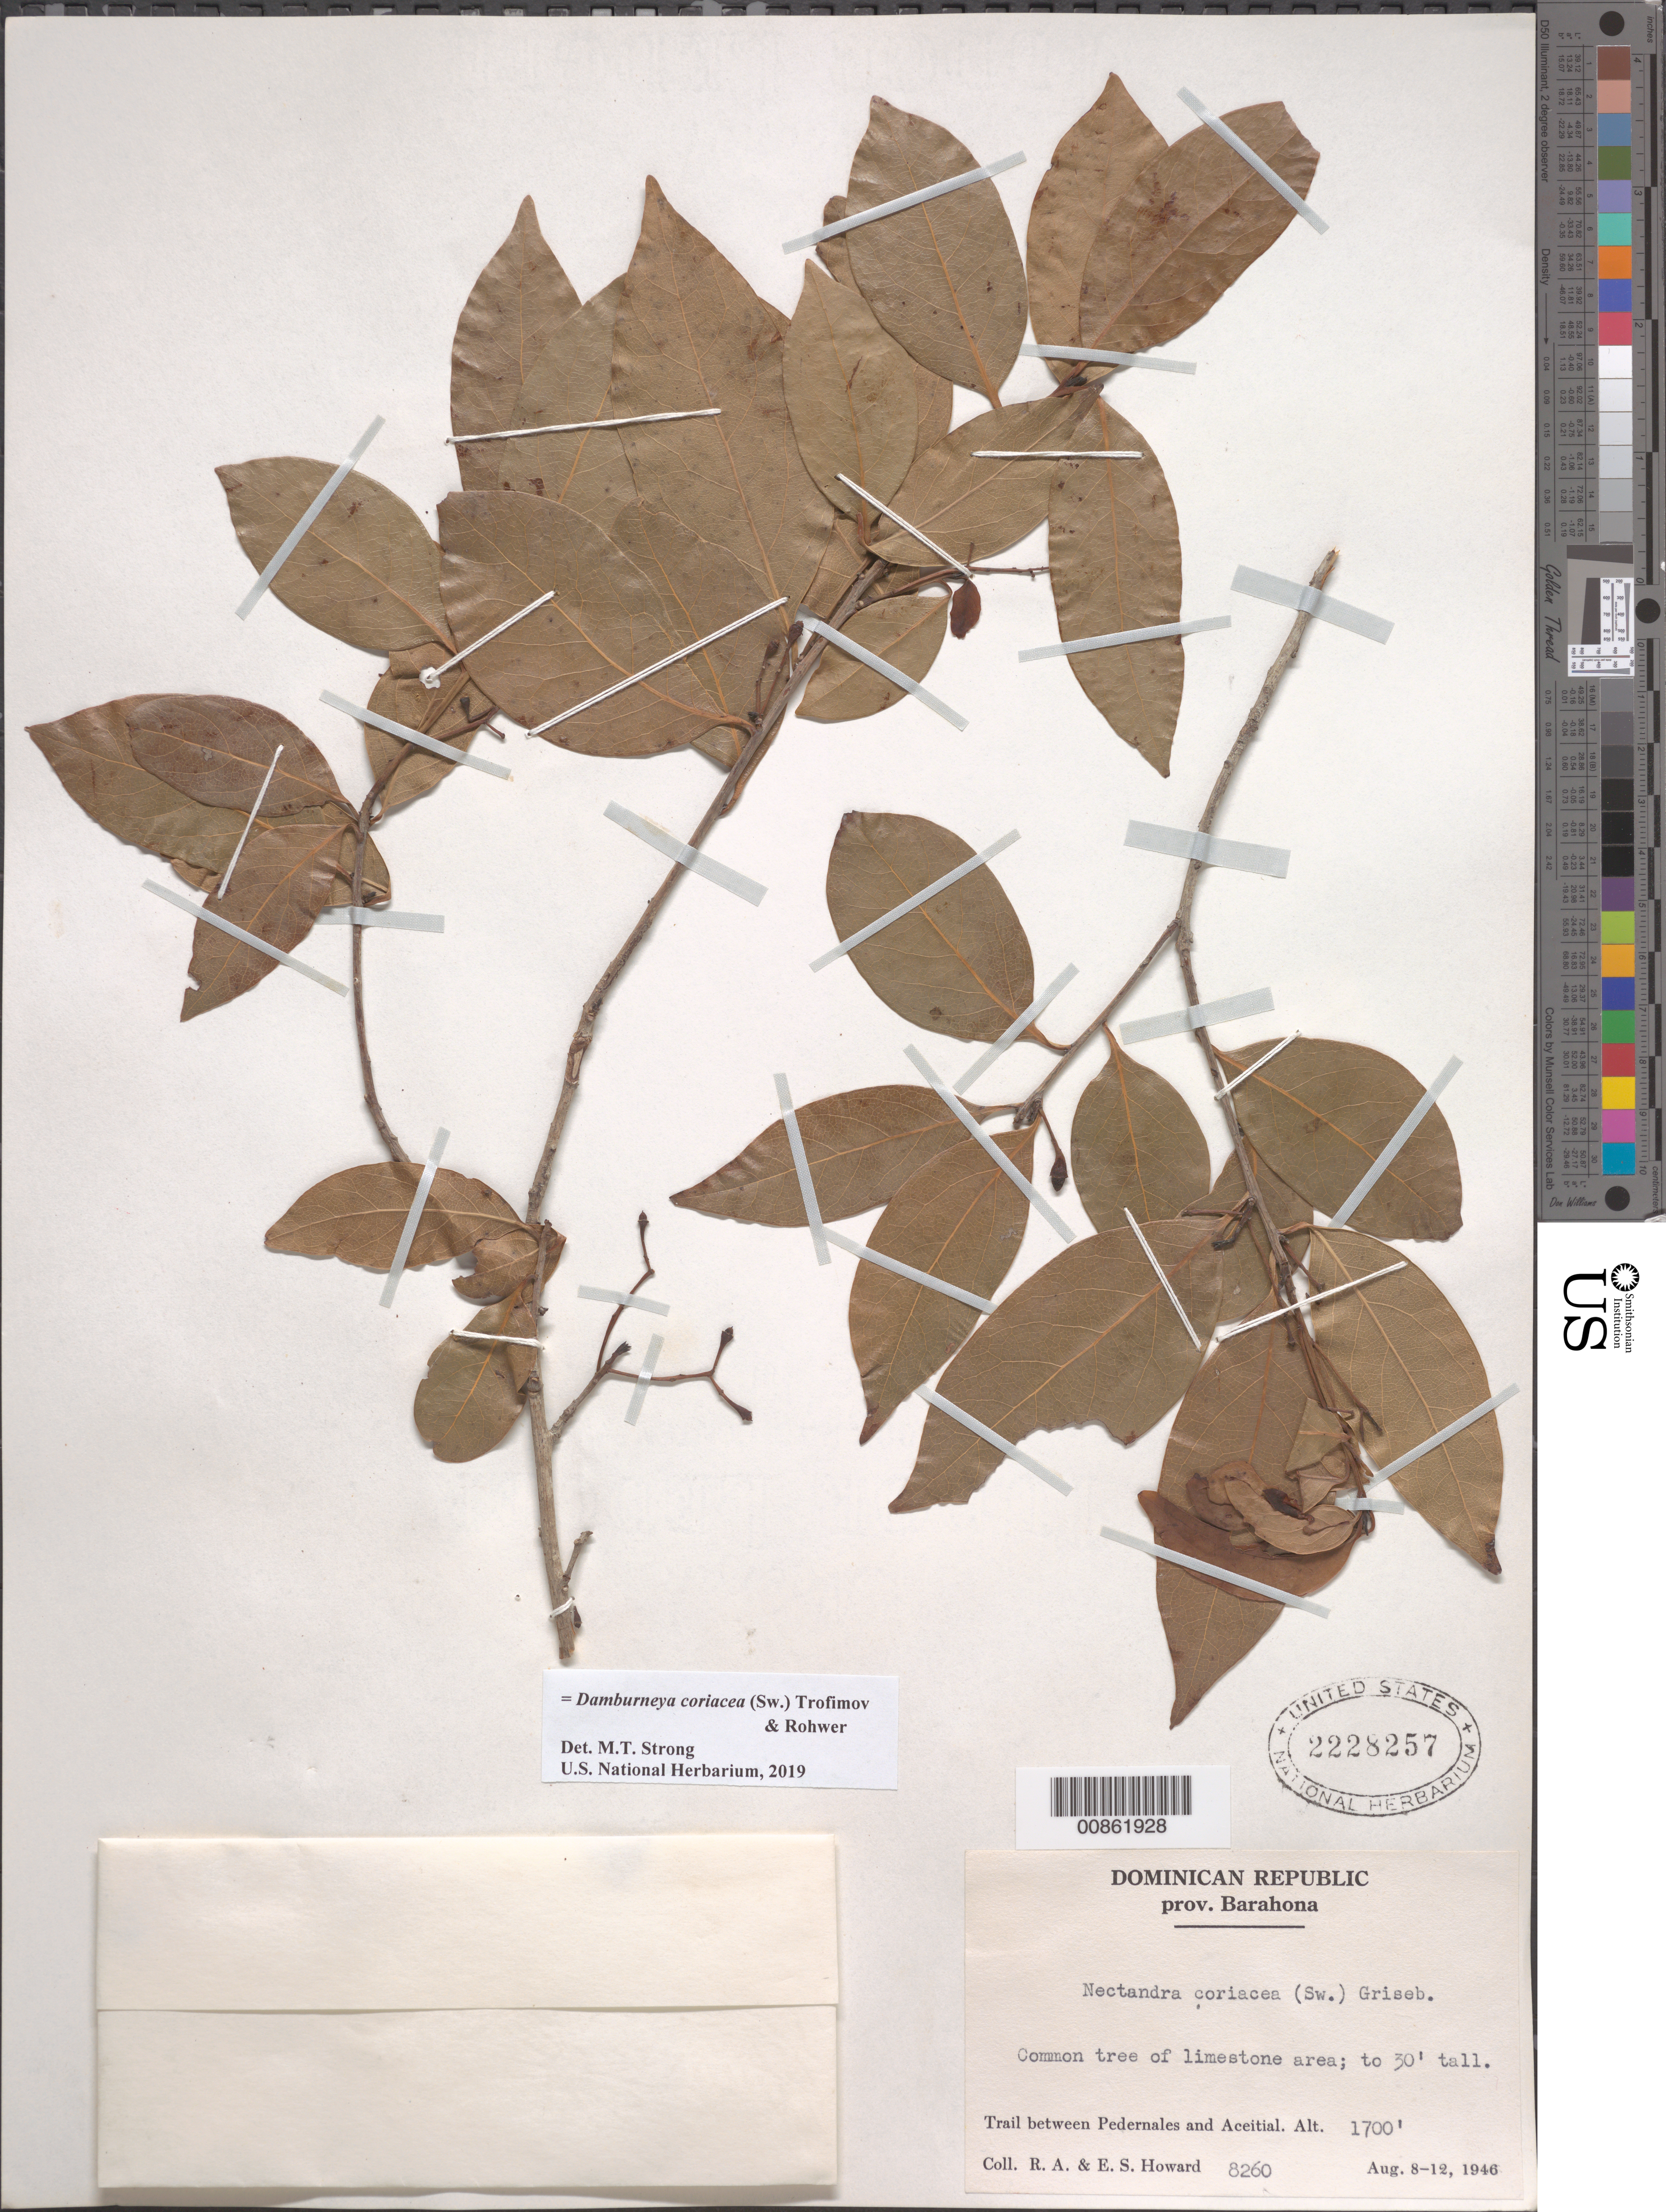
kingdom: Plantae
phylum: Tracheophyta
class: Magnoliopsida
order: Laurales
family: Lauraceae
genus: Damburneya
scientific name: Damburneya coriacea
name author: (Sw.) Trofimov & Rohwer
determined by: Strong, M. T., (US), Smithsonian Institution - National Museum of Natural History (UNITED STATES)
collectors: R. A. Howard & E. S. Howard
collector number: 8260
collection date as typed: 08 Aug 1946 to 12 Aug 1946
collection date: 1946-08-08/1946-08-12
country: Dominican Republic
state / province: Barahona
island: Hispaniola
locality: Trail between Pedernales and Aceitial.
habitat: Common tree of limestone area.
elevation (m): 518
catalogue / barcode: US 2228257